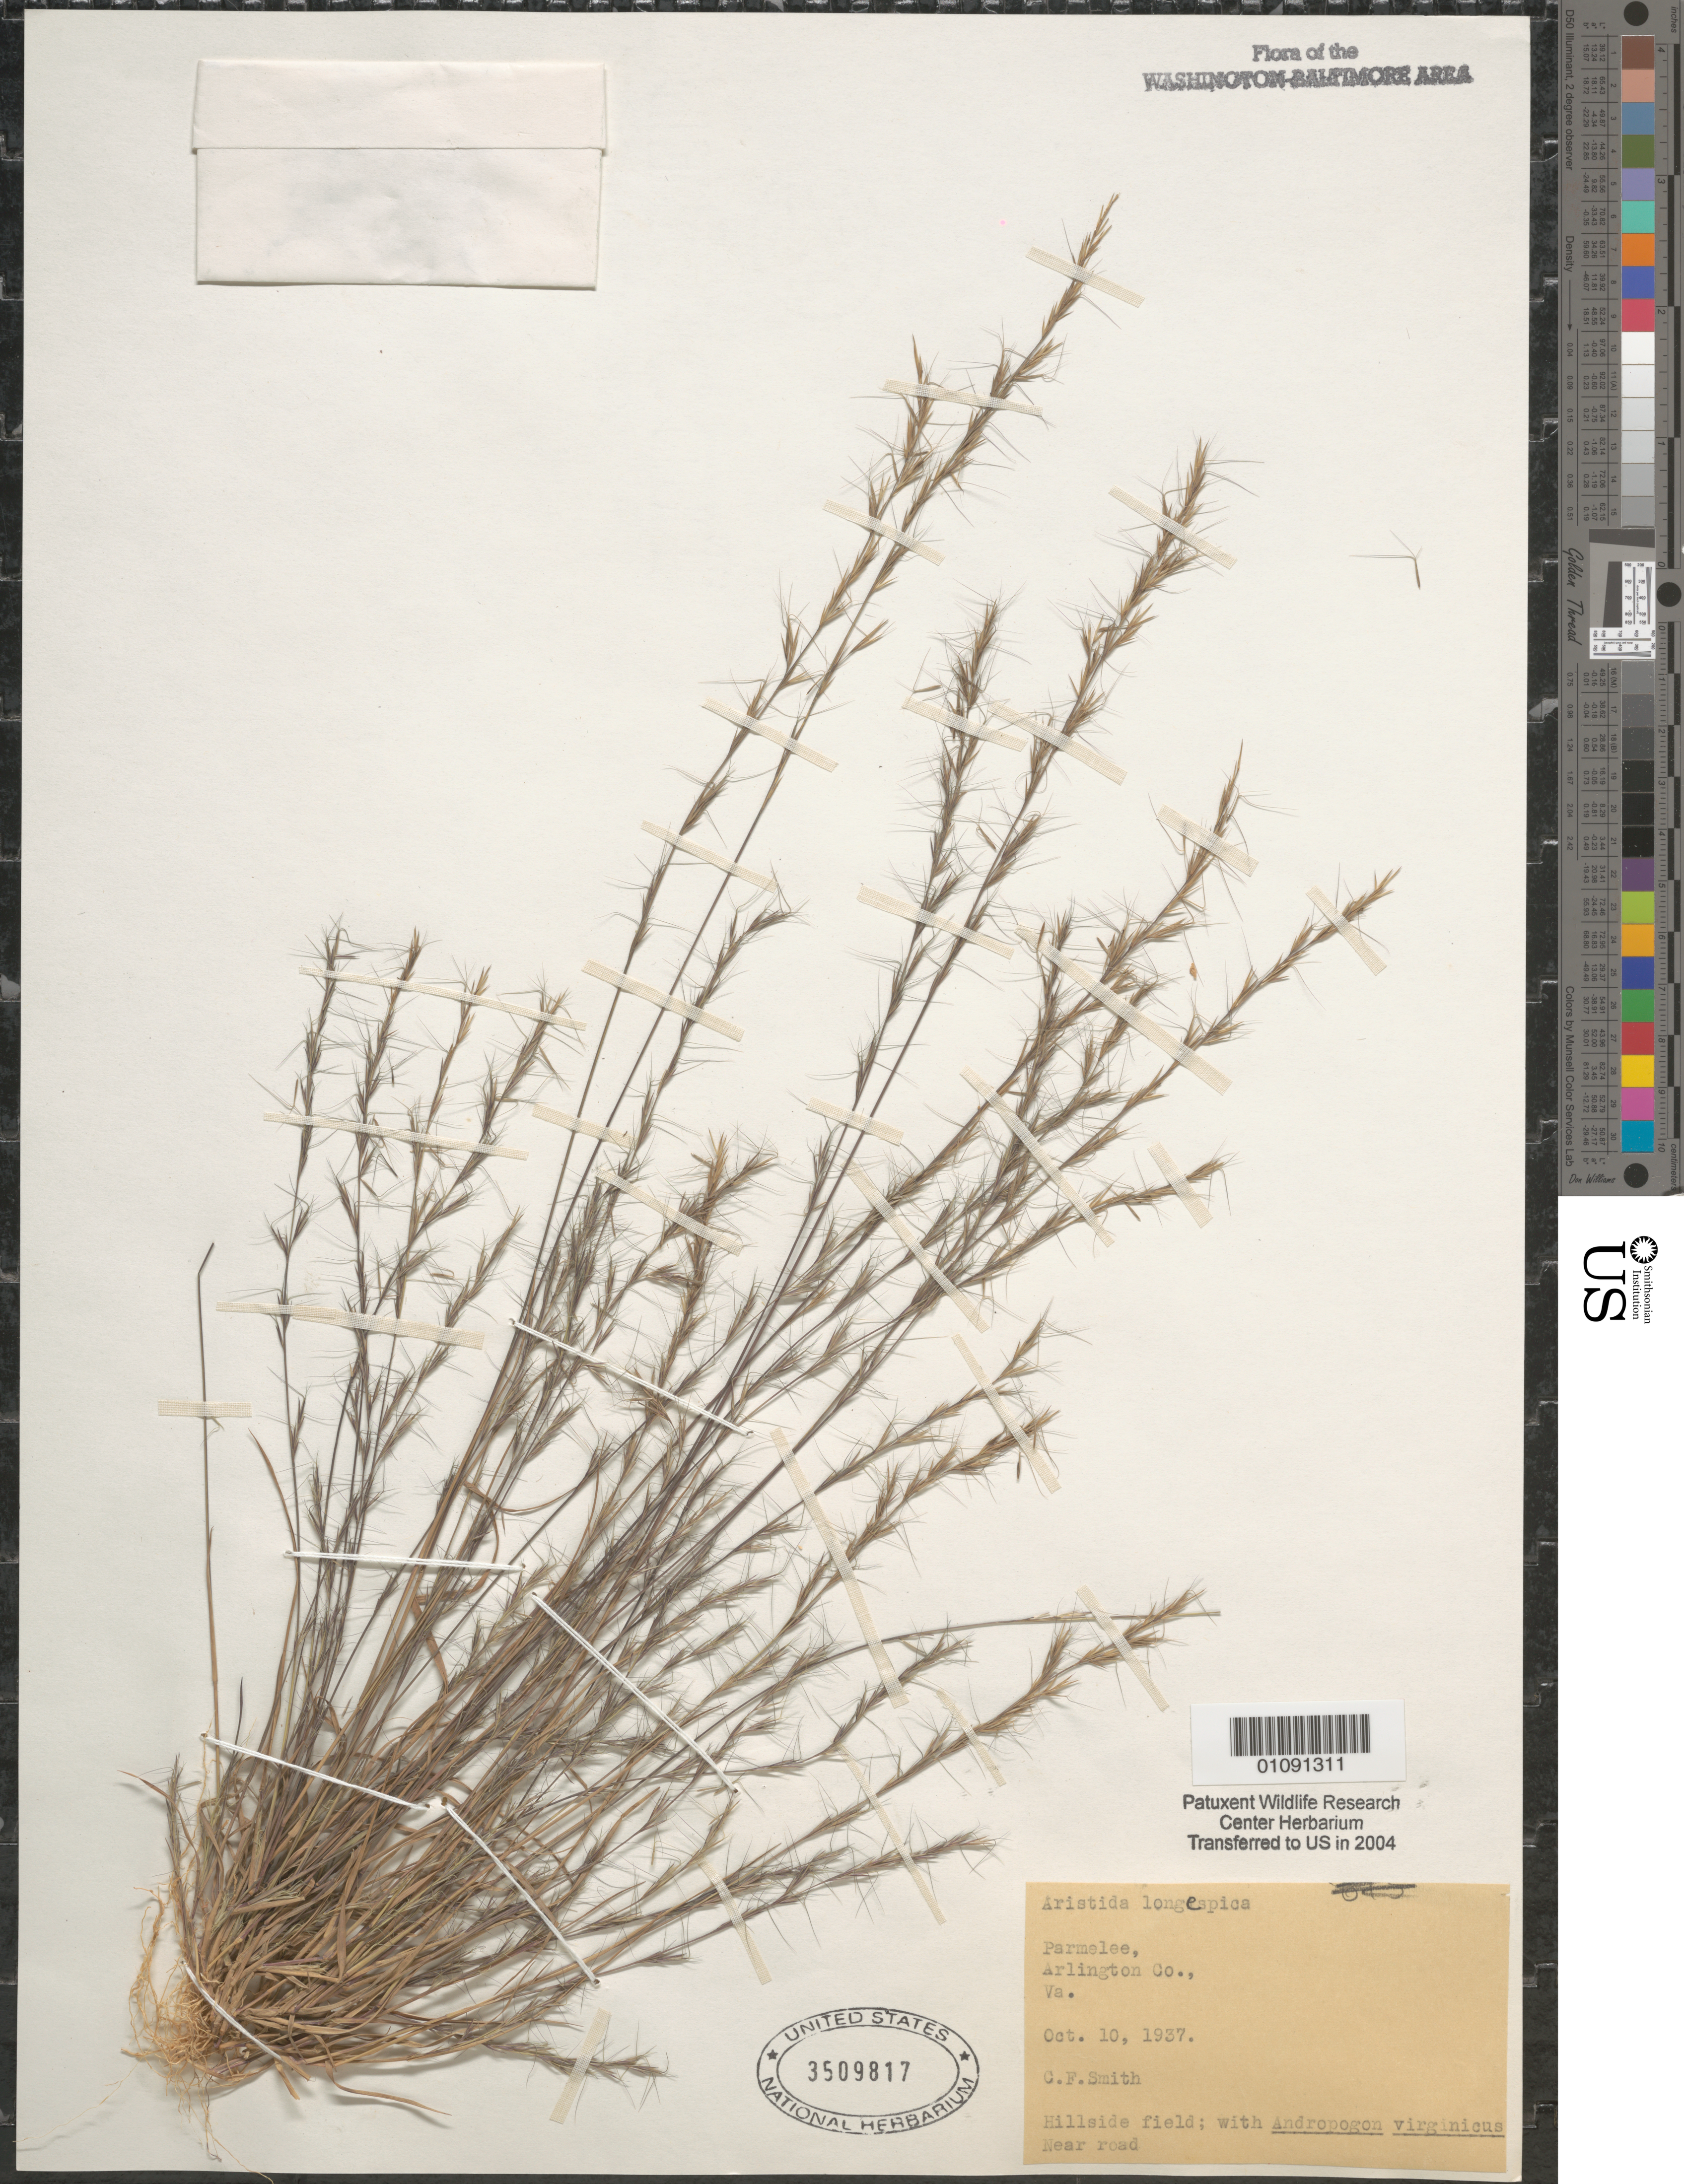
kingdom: Plantae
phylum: Tracheophyta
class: Liliopsida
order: Poales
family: Poaceae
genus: Aristida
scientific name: Aristida longespica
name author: Poir.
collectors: N. Hotchkiss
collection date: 1937-10-10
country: United States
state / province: Virginia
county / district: Arlington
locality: Parmelee.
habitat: Hillside field, with Andropogon virginicus. Near road.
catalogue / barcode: US 3509817